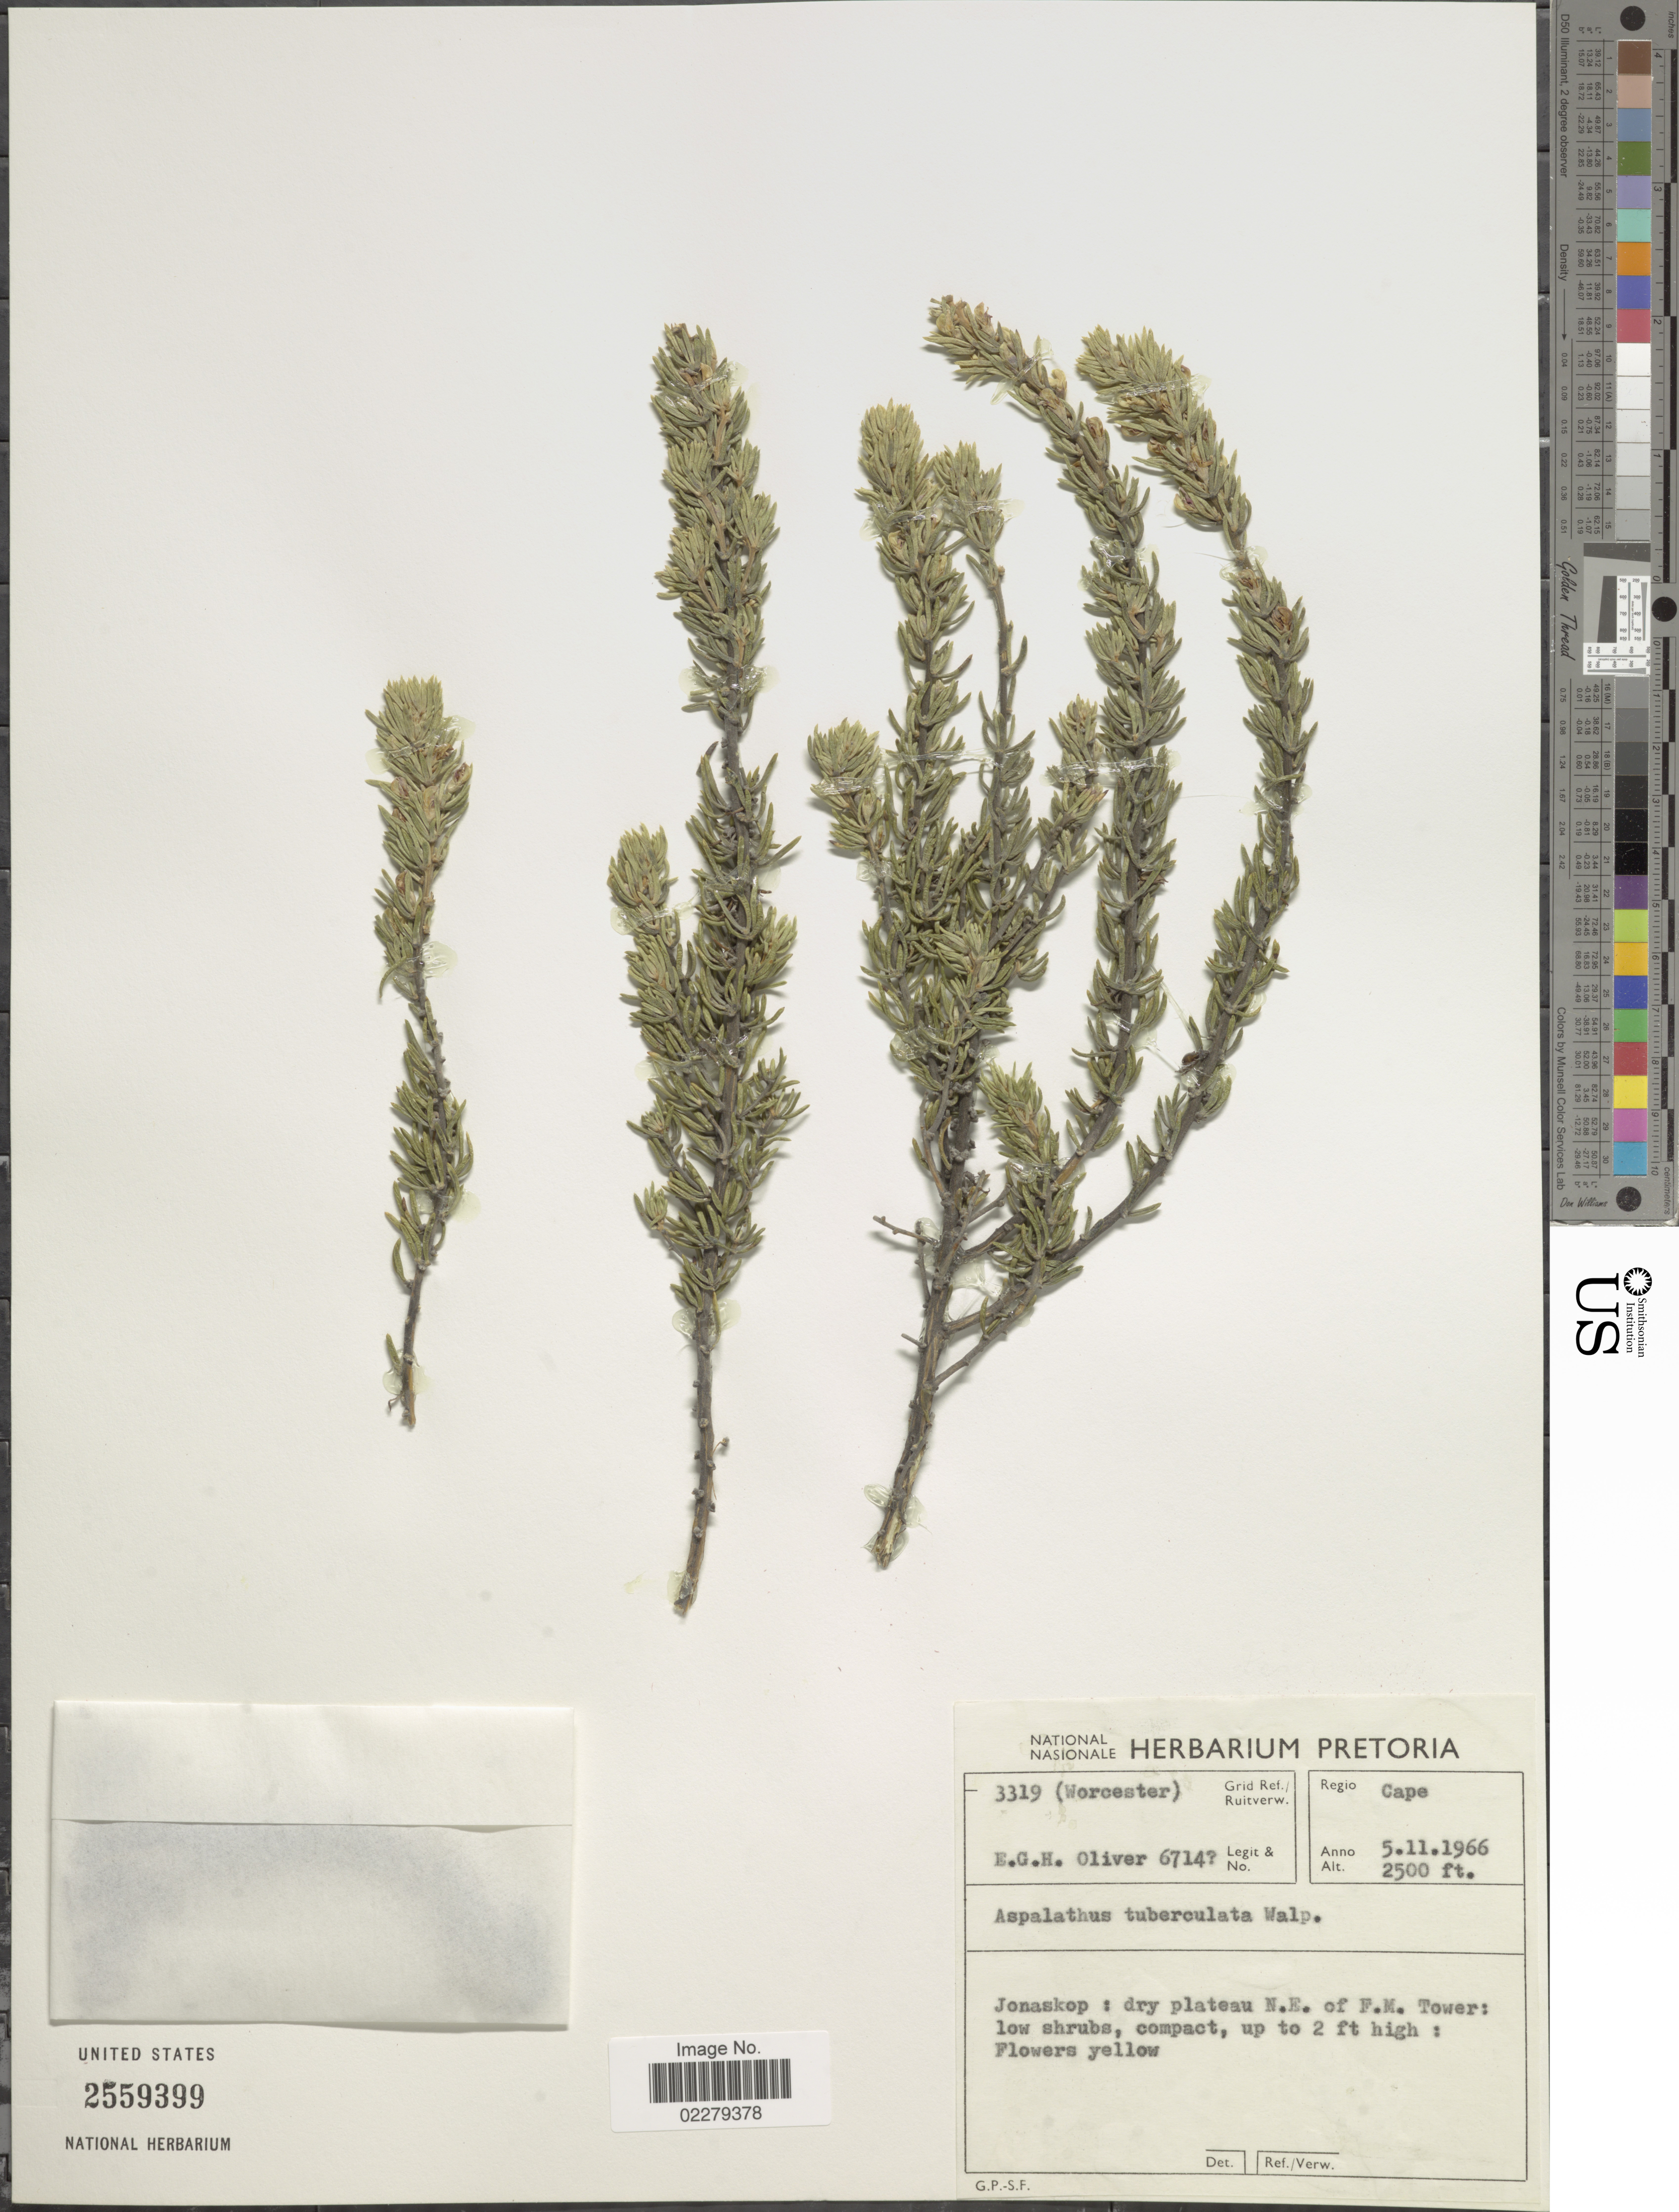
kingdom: Plantae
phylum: Tracheophyta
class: Magnoliopsida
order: Fabales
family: Fabaceae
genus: Aspalathus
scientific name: Aspalathus tuberculata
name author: Walp.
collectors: E. G. H. Oliver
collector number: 6714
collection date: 1966-11-05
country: South Africa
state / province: Western Cape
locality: Regio Cape. Jonaskop; dry plateau N. E. of F. M. Tower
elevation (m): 762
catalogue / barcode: US 2559399